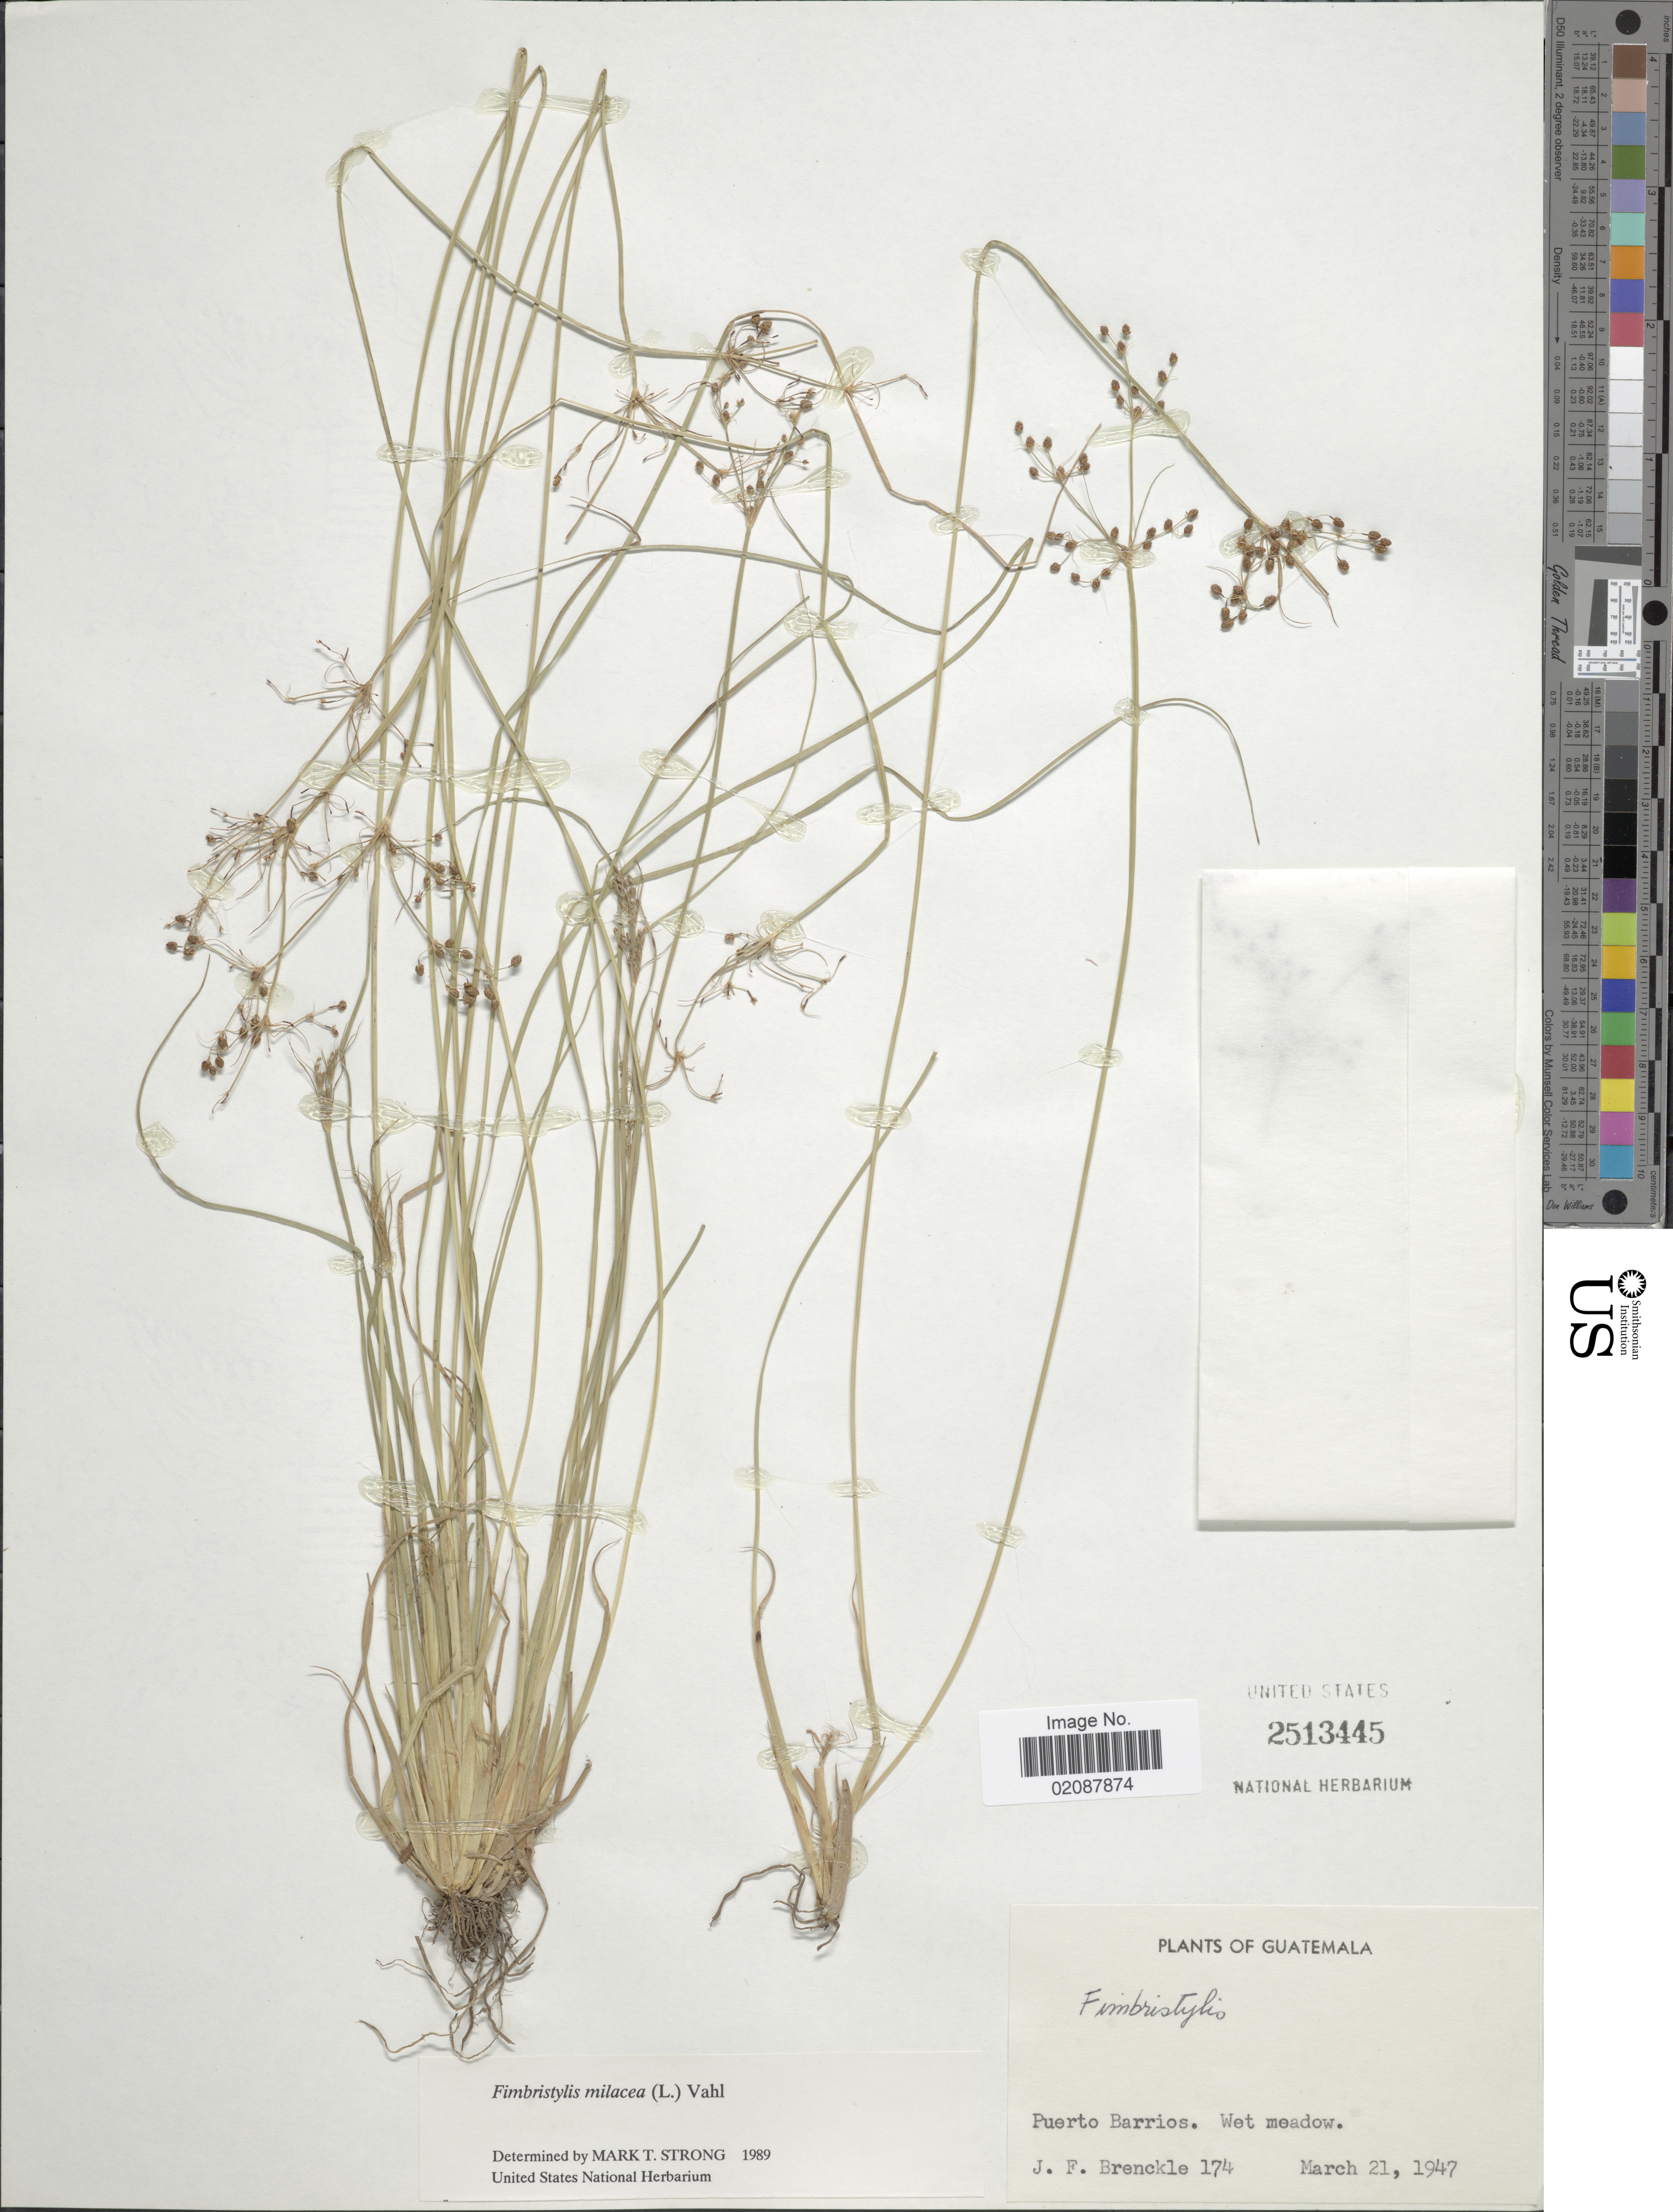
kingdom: Plantae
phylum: Tracheophyta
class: Liliopsida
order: Poales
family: Cyperaceae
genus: Fimbristylis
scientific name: Fimbristylis littoralis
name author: Gaudich.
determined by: Strong, M. T., (US), Smithsonian Institution - National Museum of Natural History (UNITED STATES)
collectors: J. Brenckle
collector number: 174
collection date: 1947-03-21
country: Guatemala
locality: Puerto Barrios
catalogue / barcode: US 2513445